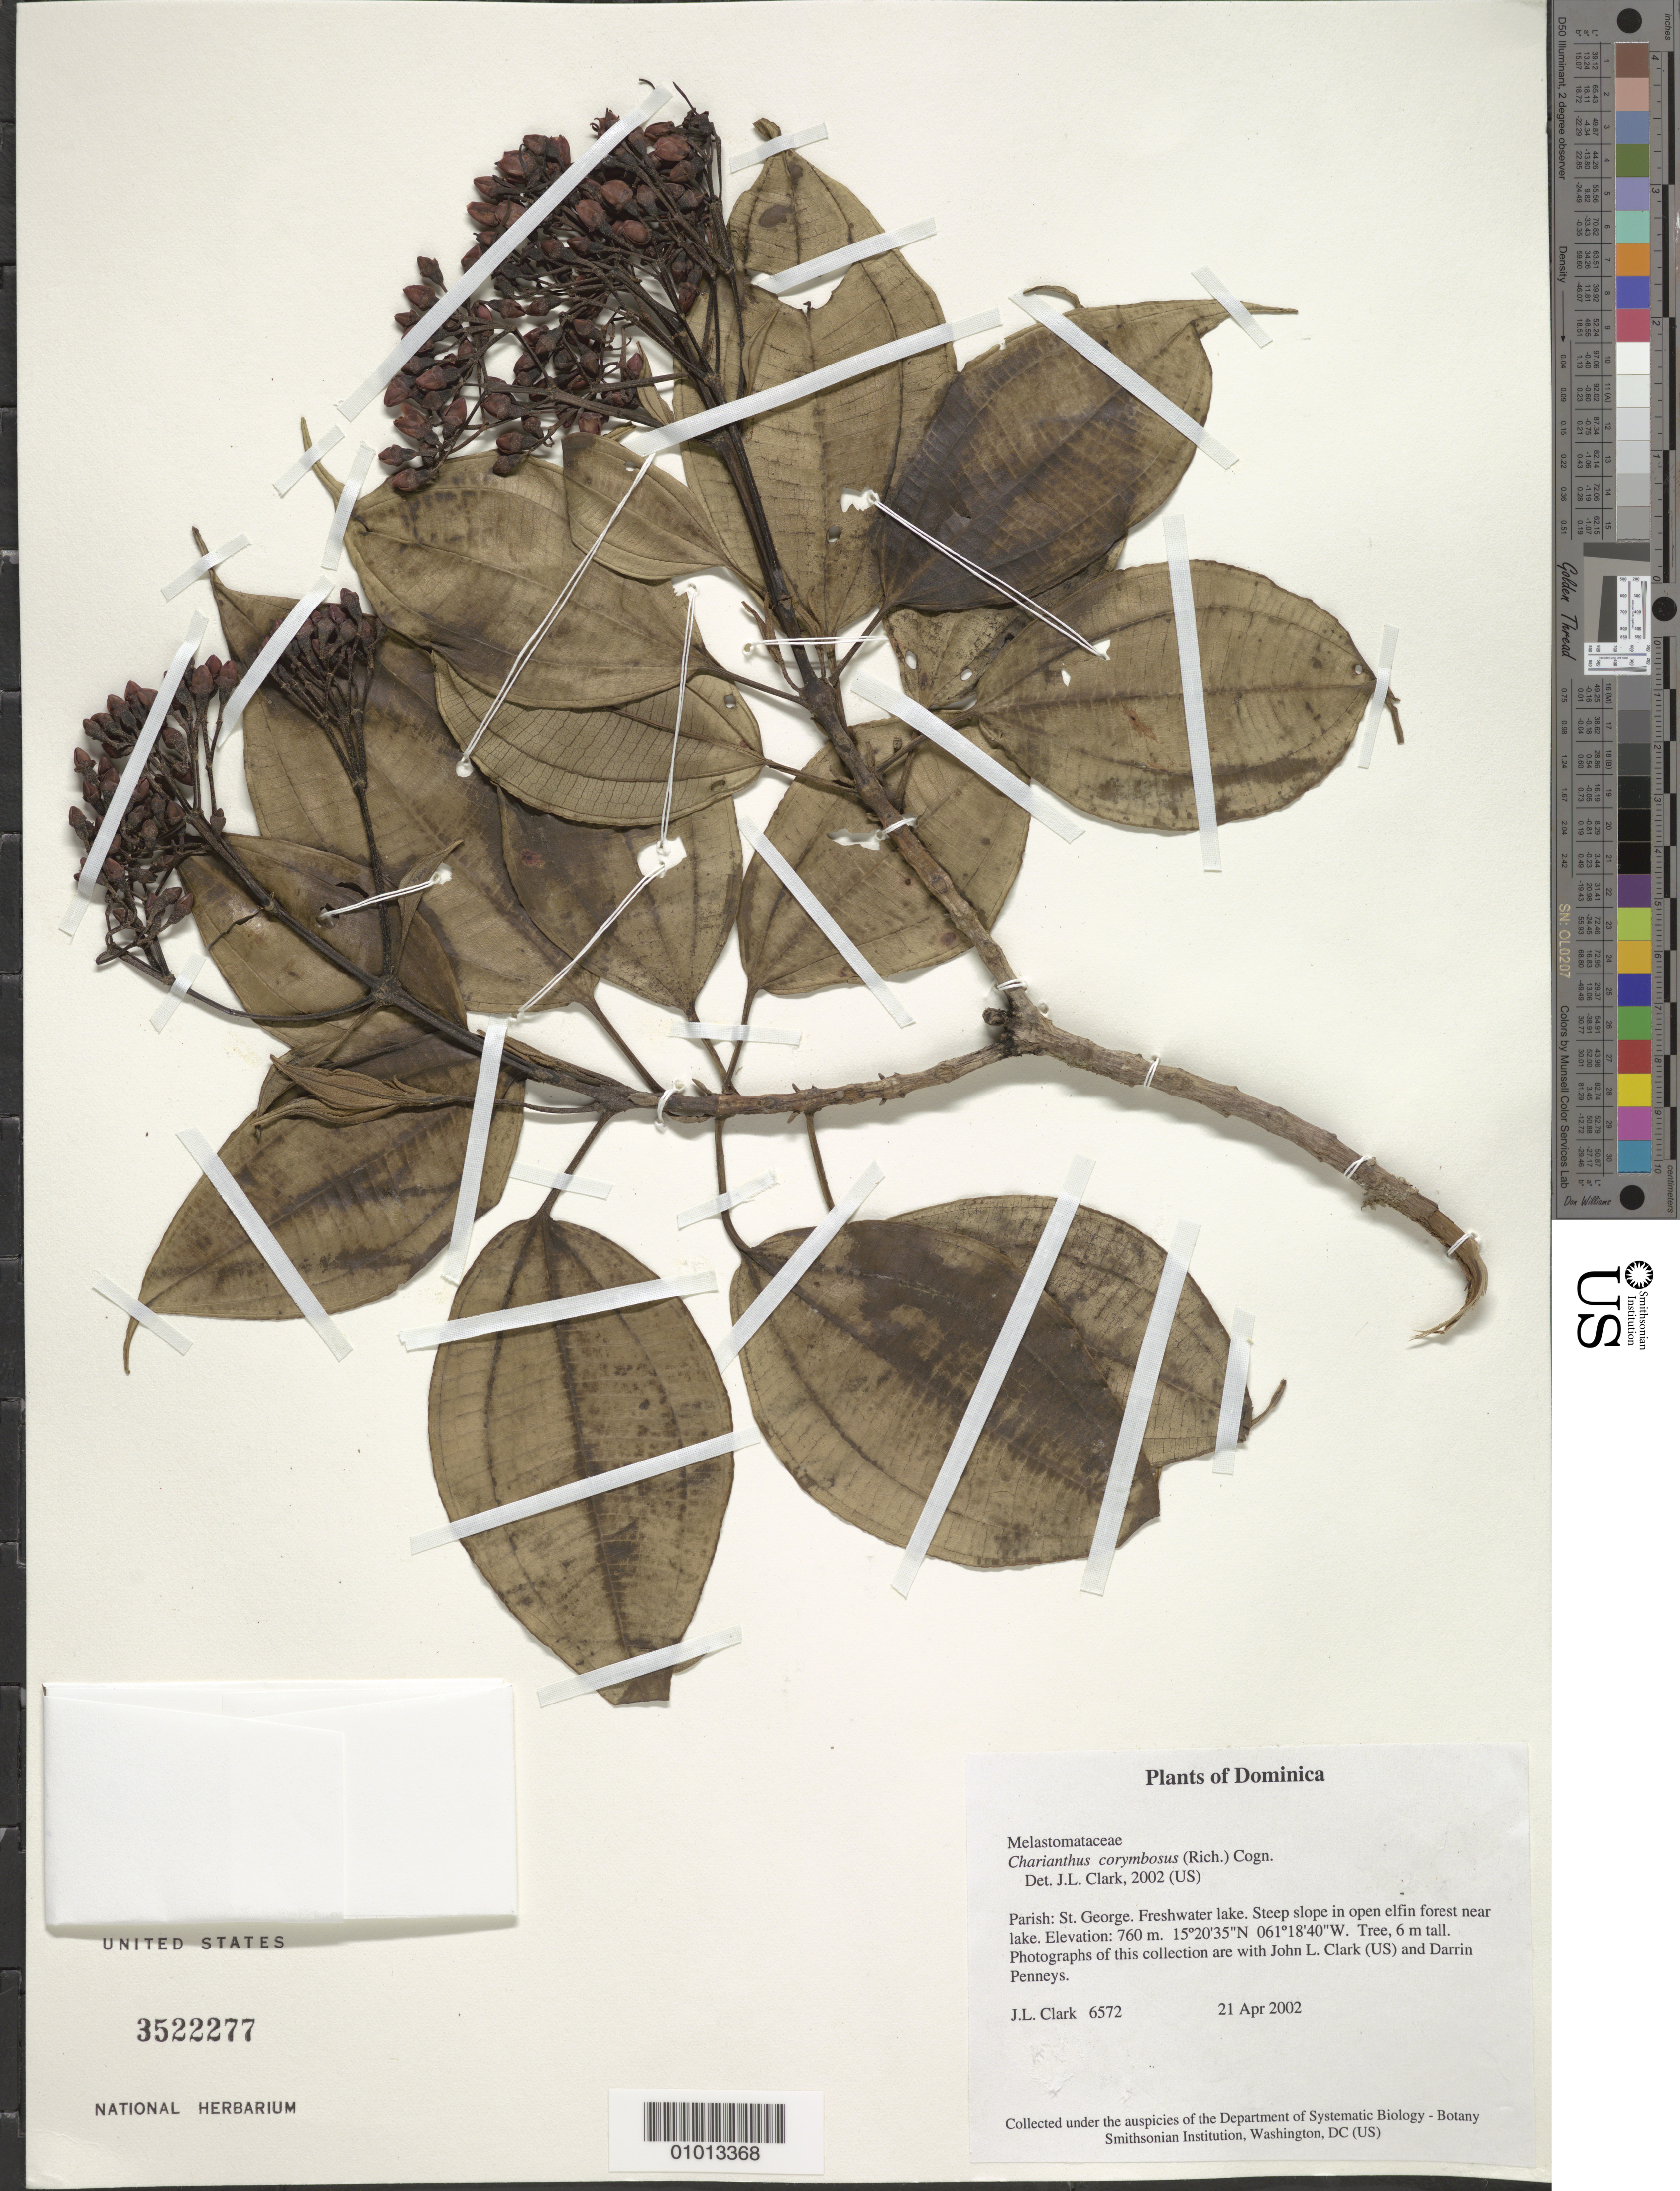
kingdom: Plantae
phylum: Tracheophyta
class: Magnoliopsida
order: Myrtales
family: Melastomataceae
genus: Charianthus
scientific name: Charianthus corymbosus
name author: (Rich.) Cogn.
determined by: Clark, J. L., (SEL), The Marie Selby Botanical Garden (UNITED STATES)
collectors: J. L. Clark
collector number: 6572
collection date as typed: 21 Apr 2002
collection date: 2002-04-21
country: Dominica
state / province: St. George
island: Dominica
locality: Freshwater Lake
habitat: Steep slope in open elfin forest near lake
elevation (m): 760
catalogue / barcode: US 3522277